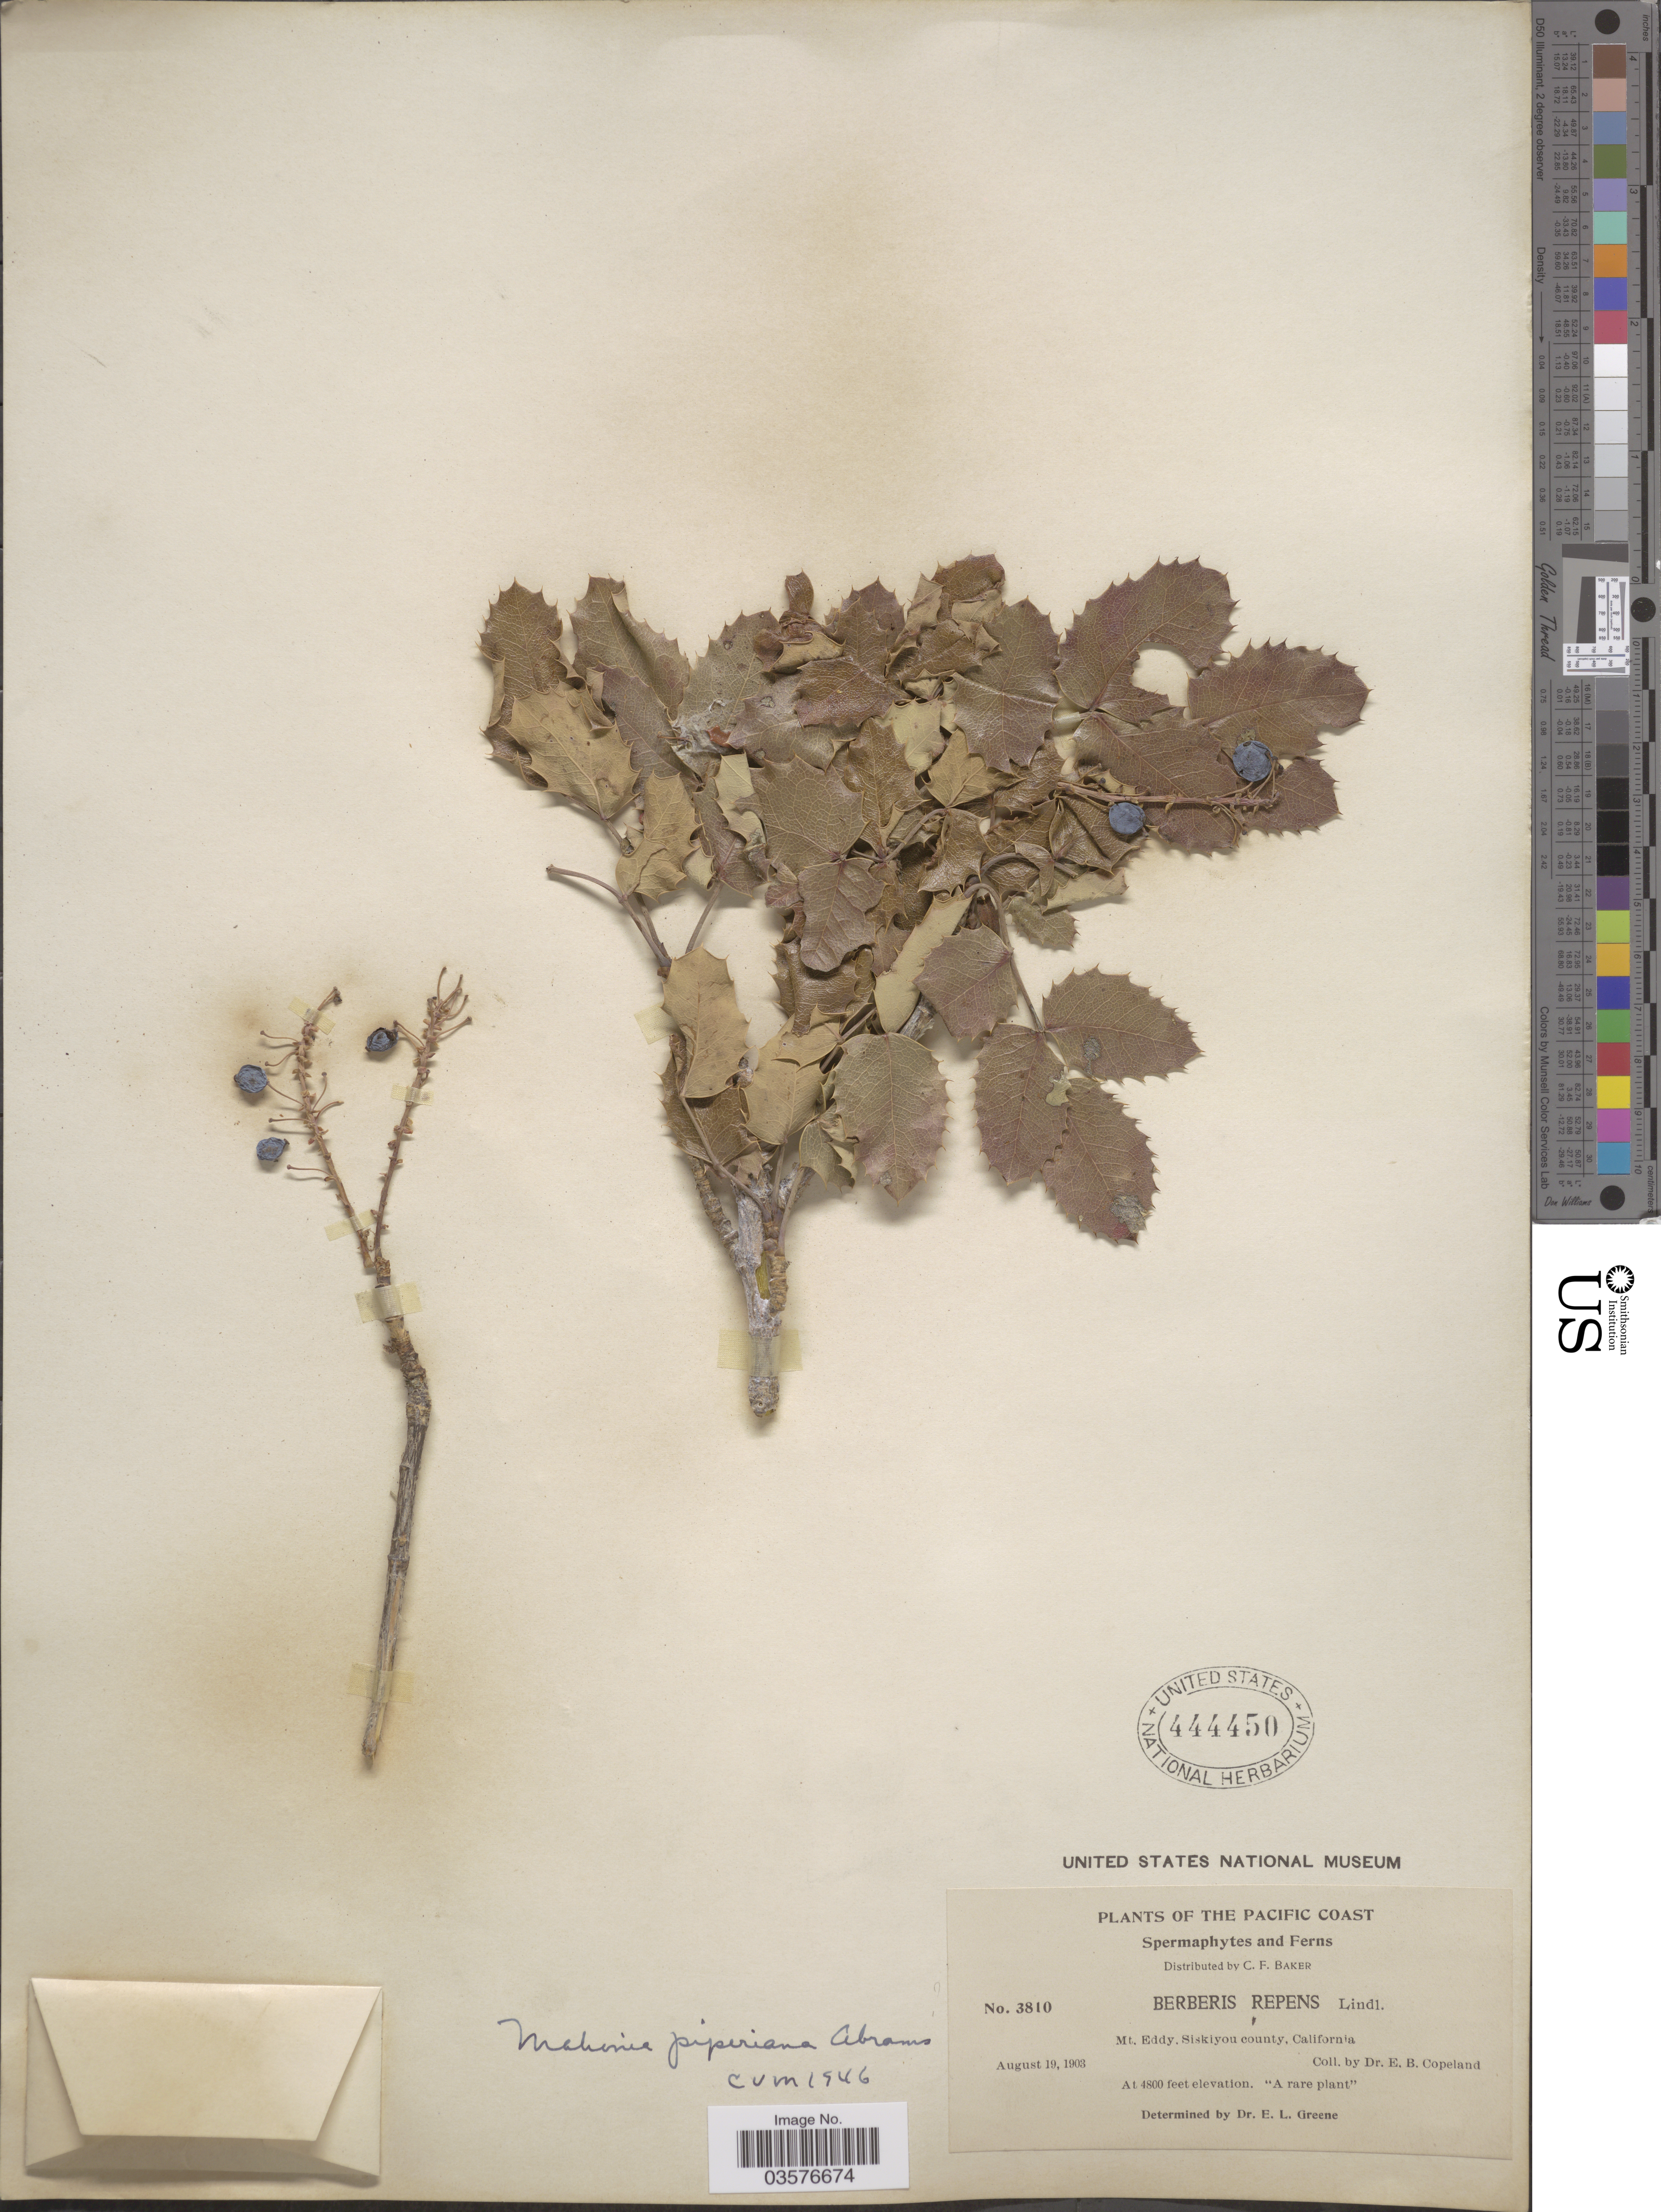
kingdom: Plantae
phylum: Tracheophyta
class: Magnoliopsida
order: Ranunculales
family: Berberidaceae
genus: Mahonia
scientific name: Mahonia piperiana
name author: Abrams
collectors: E. B. Copeland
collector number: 3810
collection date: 1903-08-19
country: United States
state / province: California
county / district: Siskiyou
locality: The Pacific Coast. Mt. Eddy, Siskiyou county.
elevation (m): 1463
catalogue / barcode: US 444450